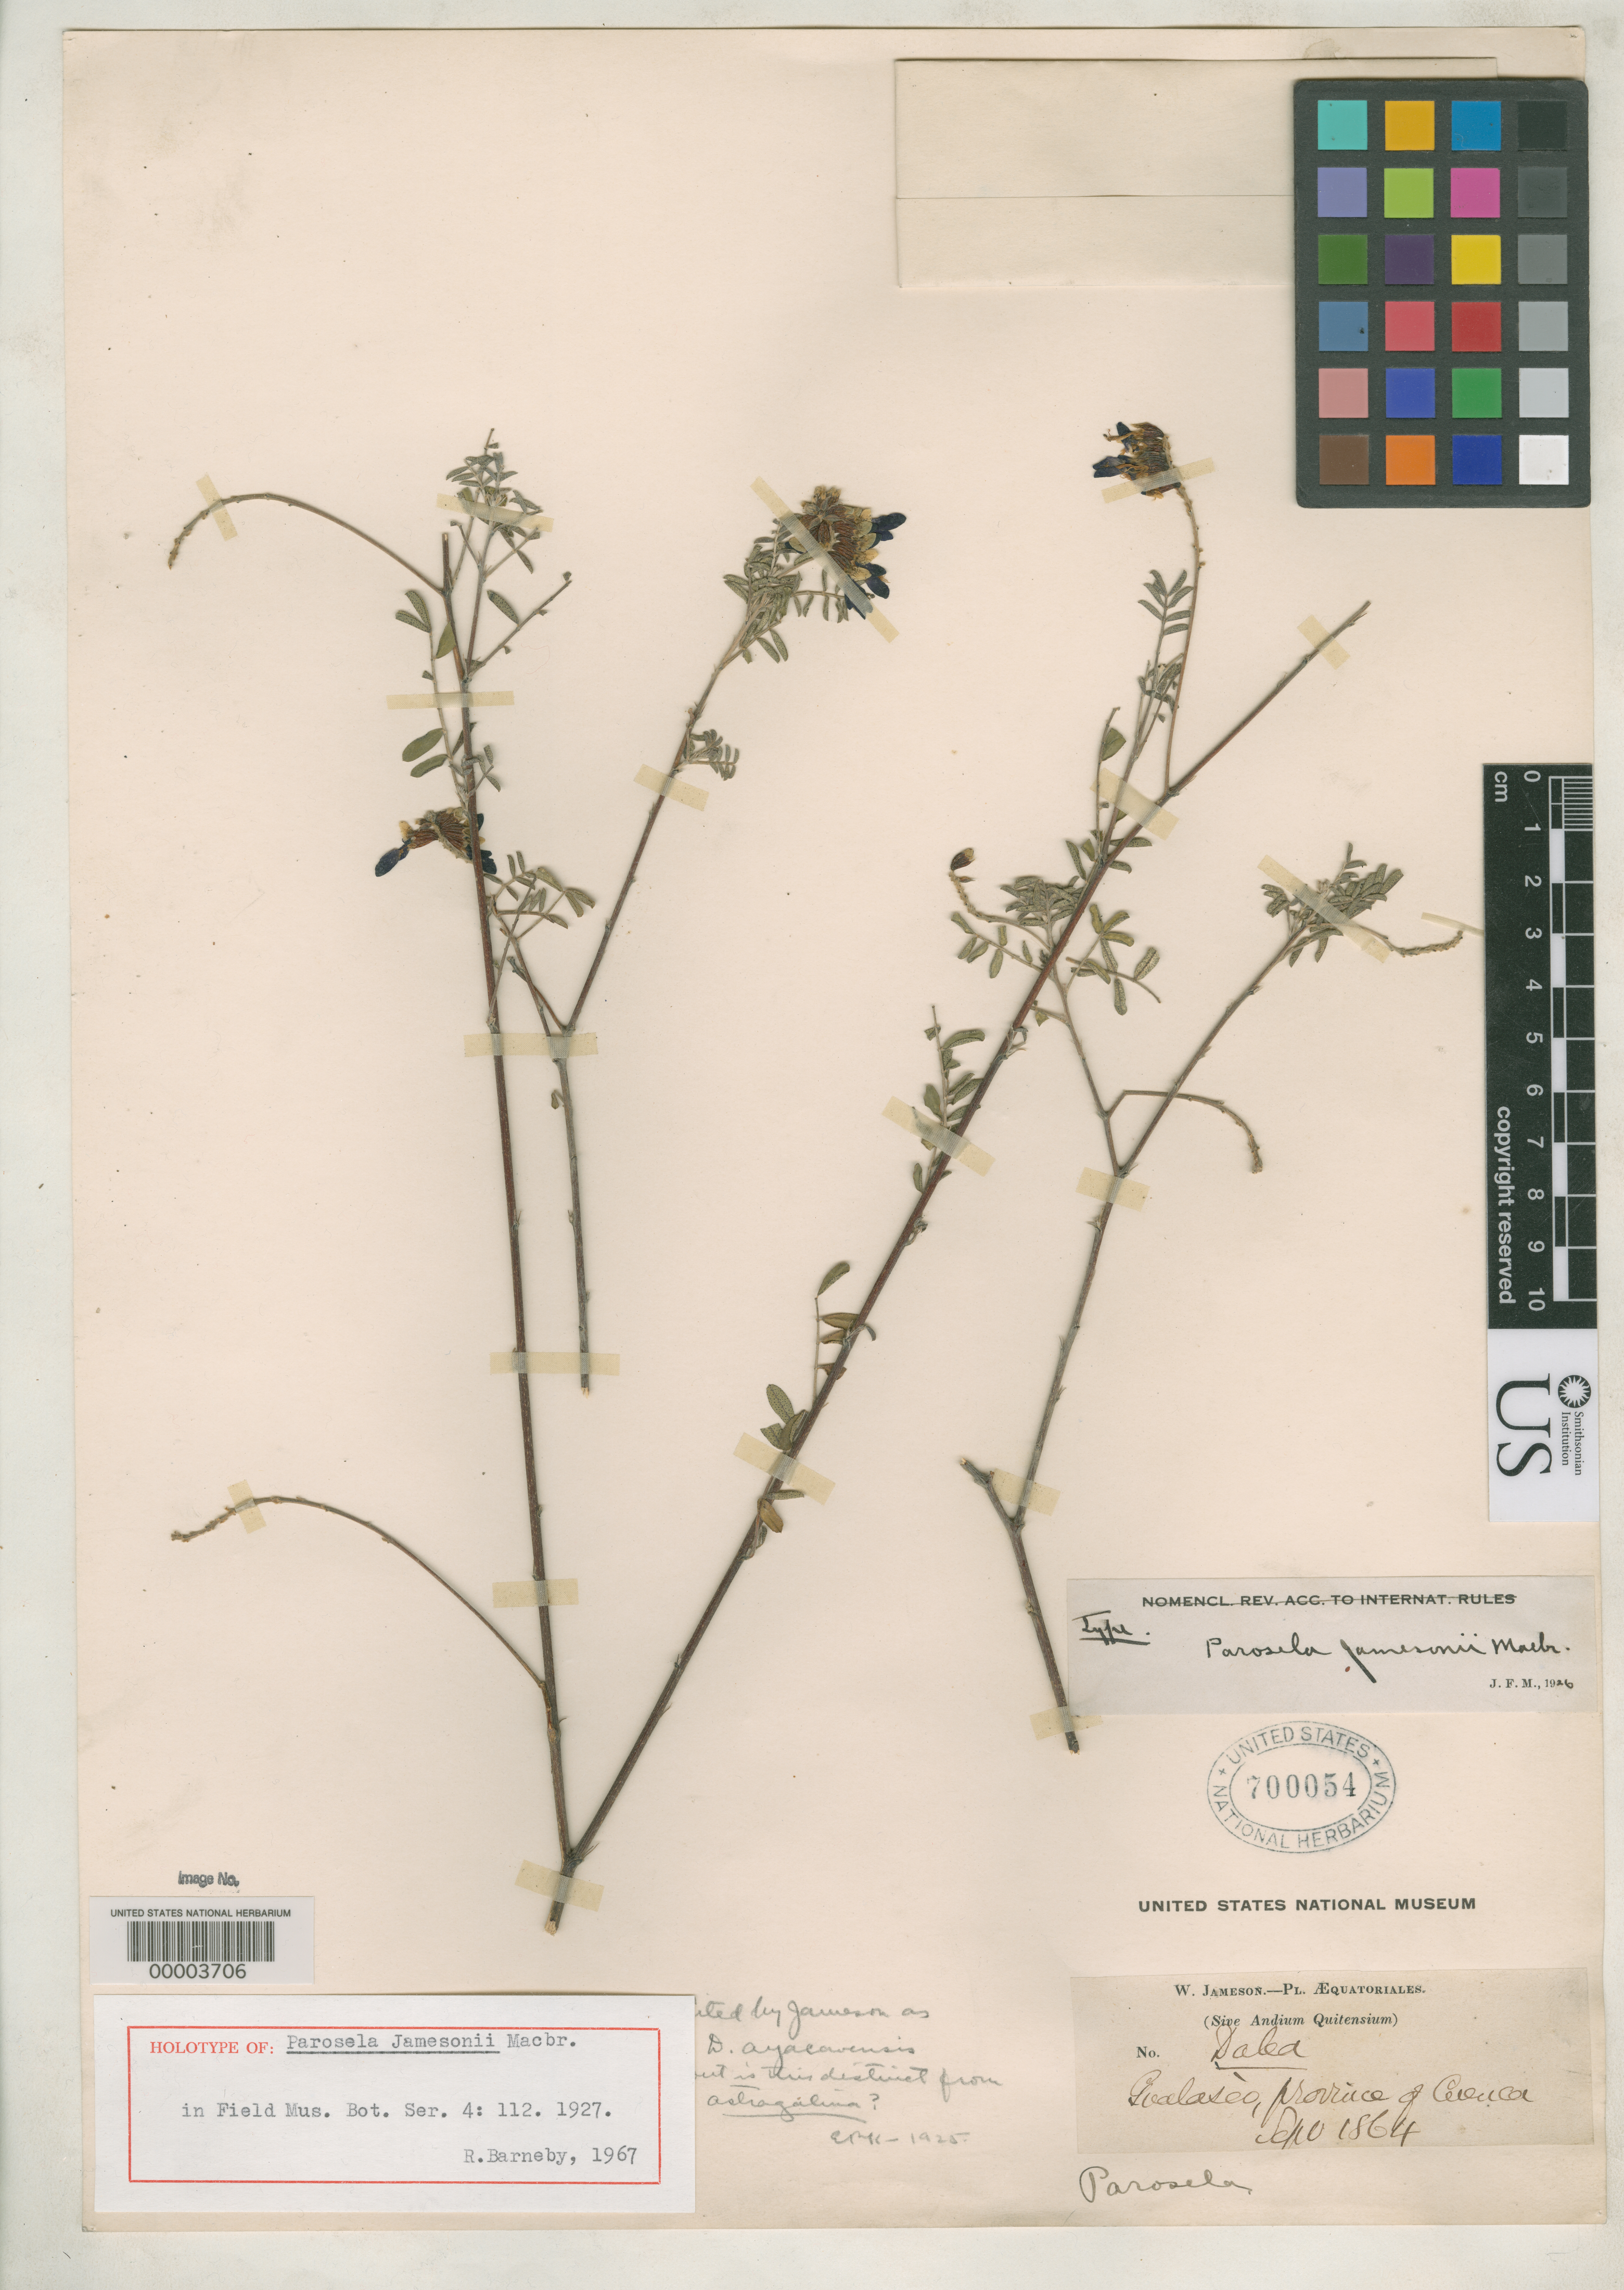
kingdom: Plantae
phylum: Tracheophyta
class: Magnoliopsida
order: Fabales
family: Fabaceae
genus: Parosela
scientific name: Parosela jamesonii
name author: J.F. Macbr.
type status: Holotype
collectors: W. Jameson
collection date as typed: Sep 1864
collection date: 1864-09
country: Ecuador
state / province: Azuay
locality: Cuenca.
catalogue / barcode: US 700054